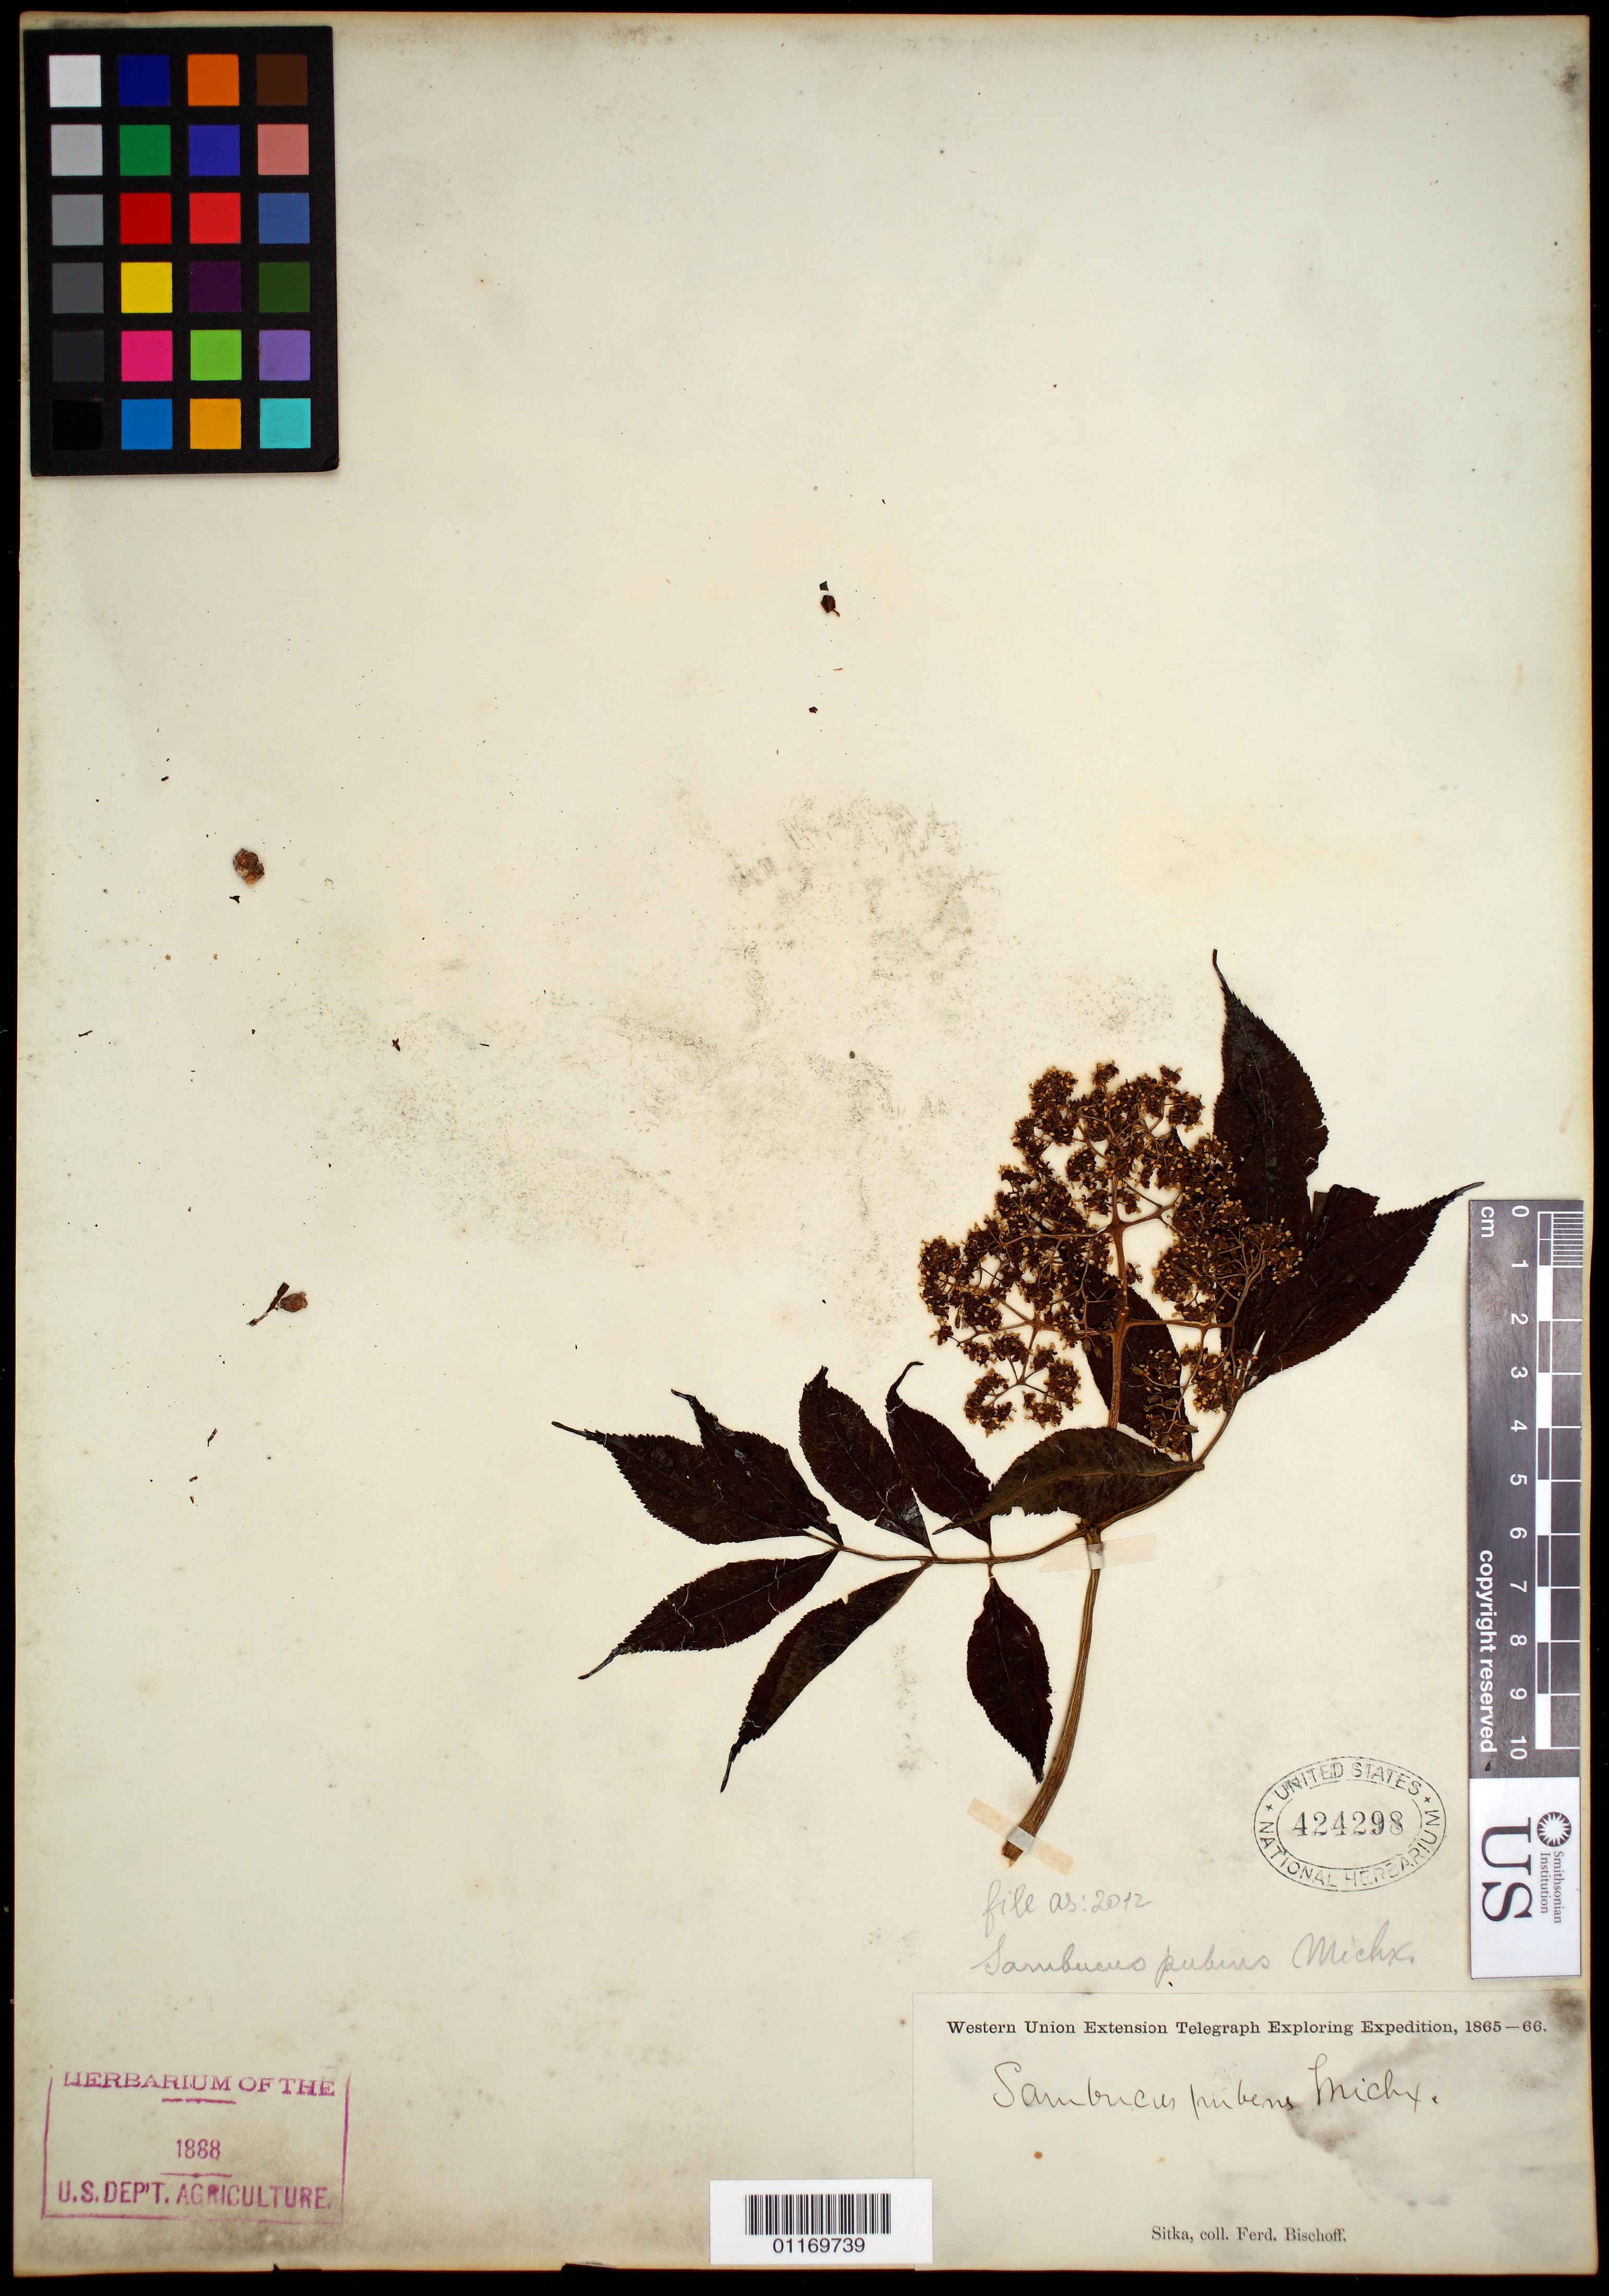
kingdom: Plantae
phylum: Tracheophyta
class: Magnoliopsida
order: Dipsacales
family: Viburnaceae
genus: Sambucus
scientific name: Sambucus pubens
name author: Michx.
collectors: F. Bischoff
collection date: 1865/1866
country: United States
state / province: Alaska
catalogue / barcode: US 424298